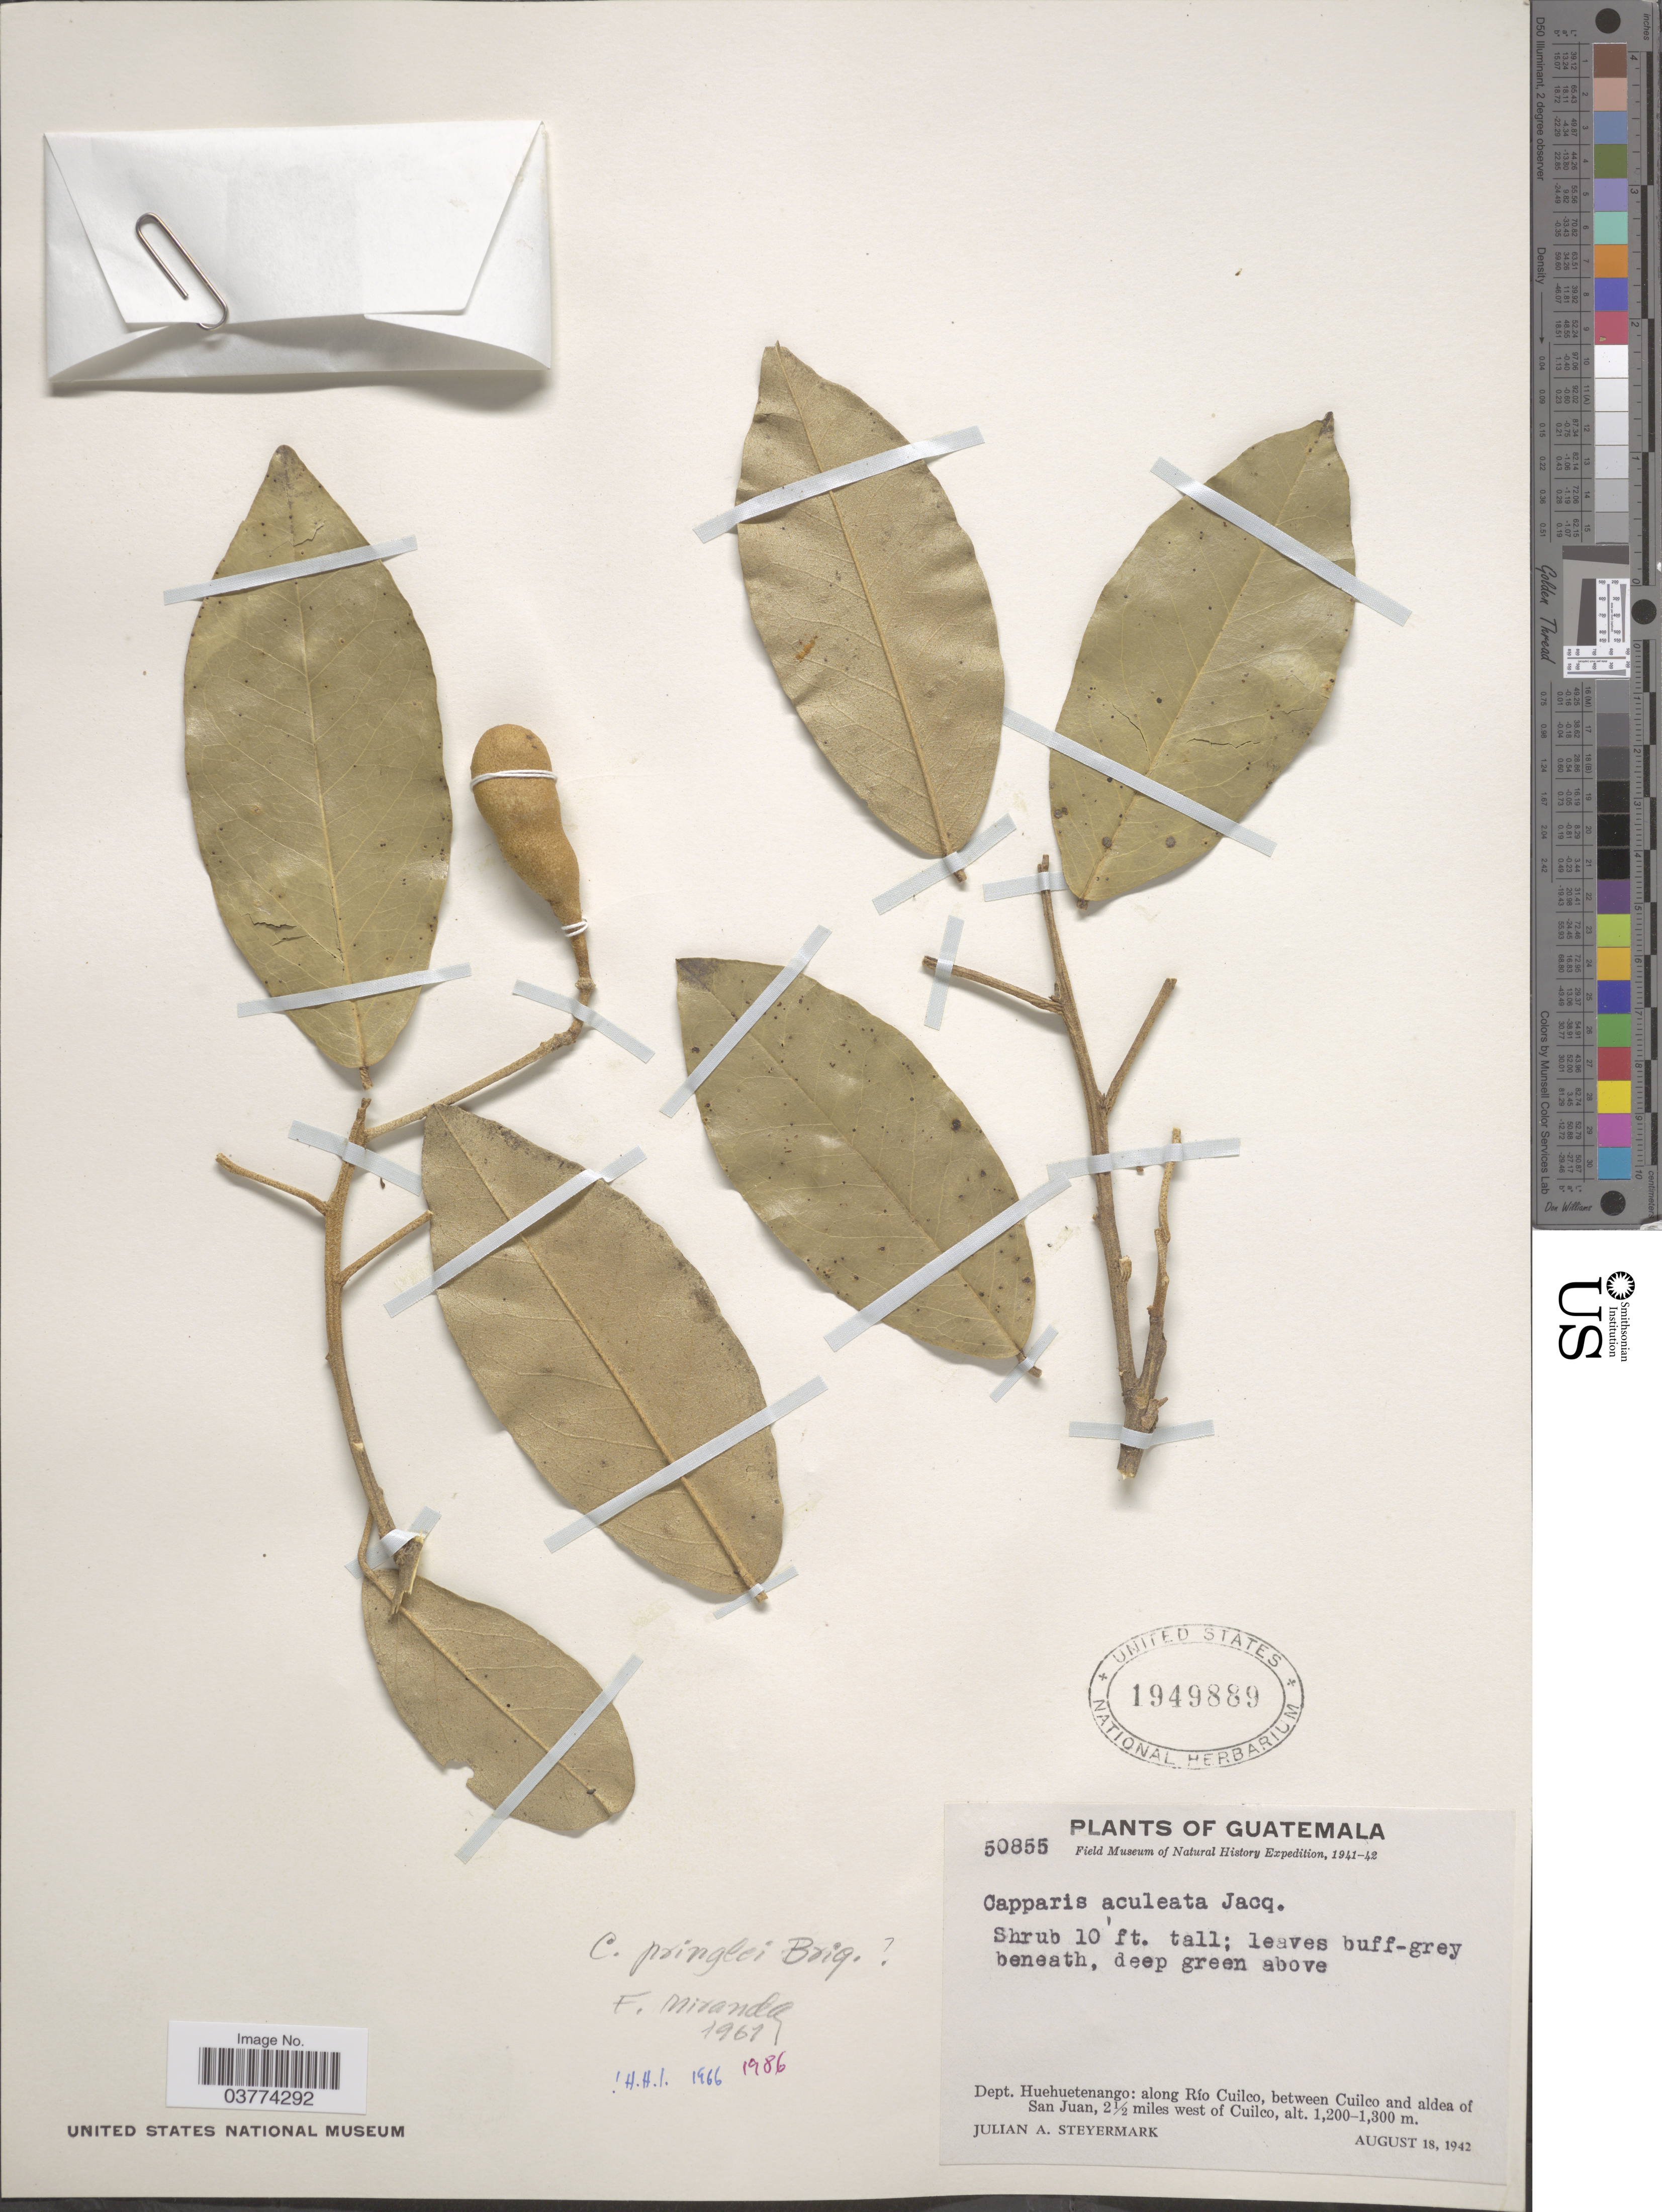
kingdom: Plantae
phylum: Tracheophyta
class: Magnoliopsida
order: Brassicales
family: Capparaceae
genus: Quadrella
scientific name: Quadrella pringlei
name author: (Briq.) Iltis & Cornejo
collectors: P. C. Standley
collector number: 50855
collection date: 1942-08-18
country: Guatemala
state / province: Huehuetenango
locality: Dept. Huehuetenango: along Río Cuilco, between Cuilco and aldea of San Juan, 2½ miles west of Cuilco.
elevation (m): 1200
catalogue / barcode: US 1949889